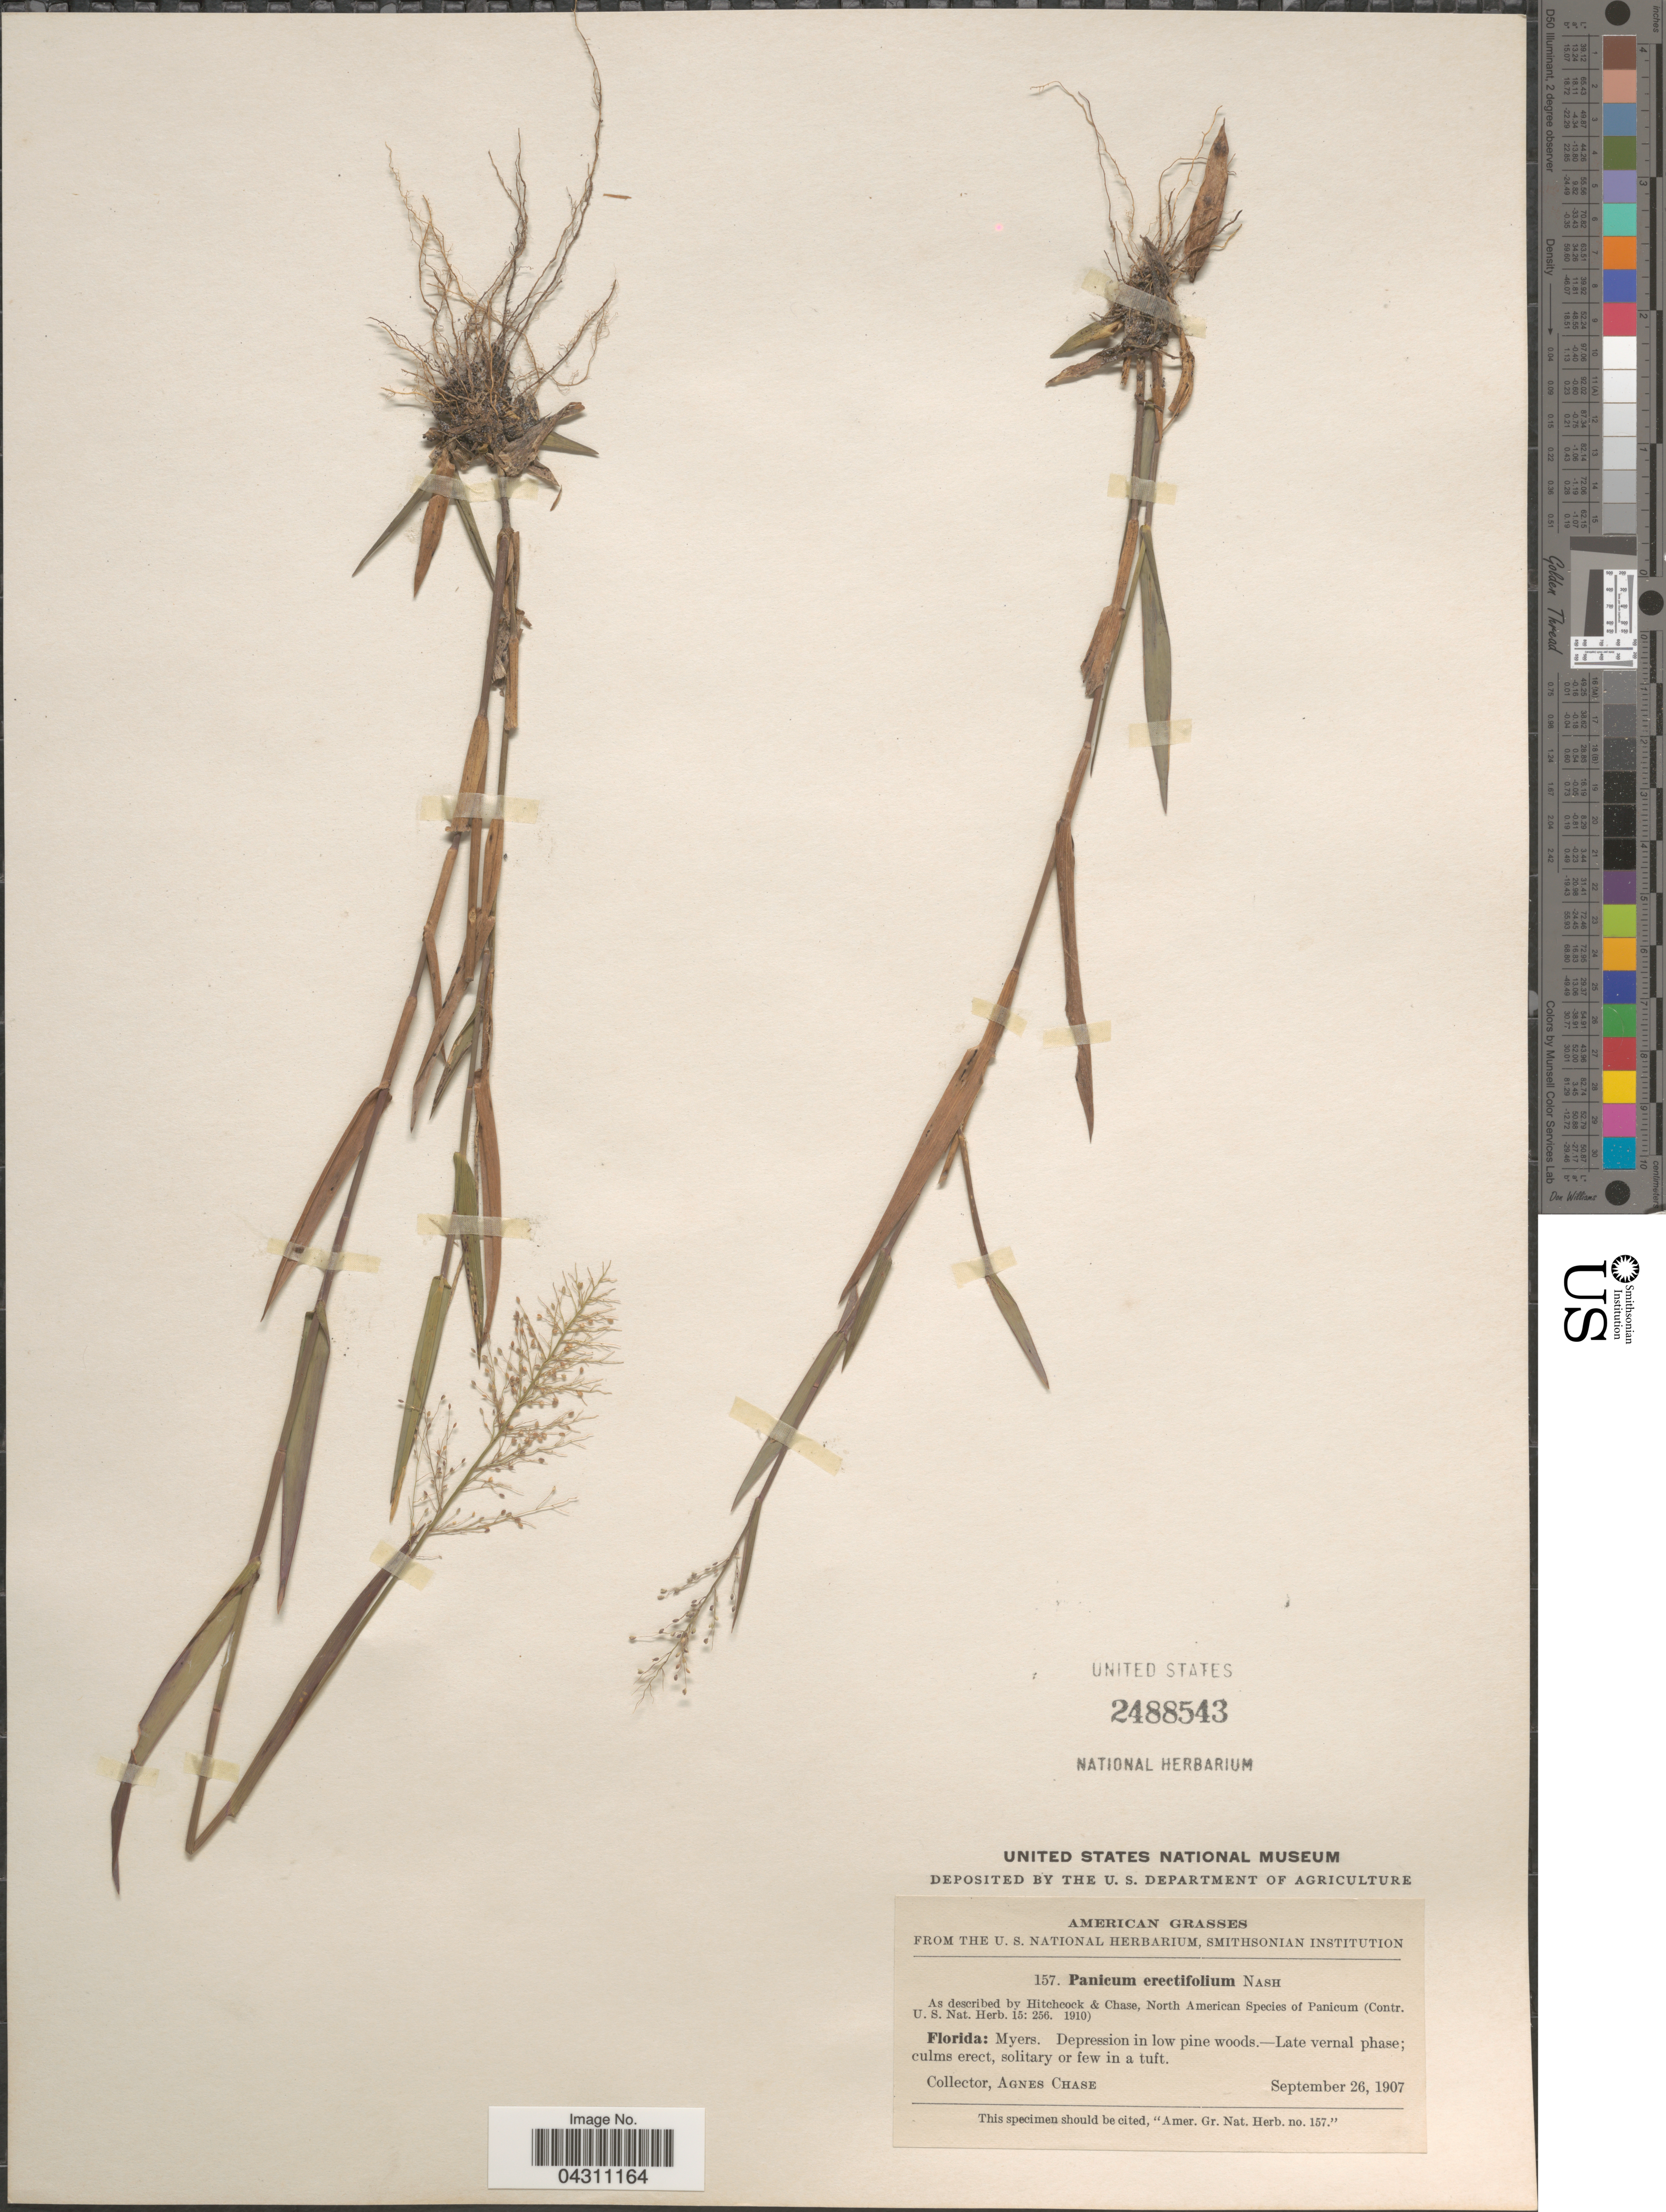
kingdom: Plantae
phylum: Tracheophyta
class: Liliopsida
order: Poales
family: Poaceae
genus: Dichanthelium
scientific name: Dichanthelium sphaerocarpon var. floridanum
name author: (Vasey) Davidse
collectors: A. Chase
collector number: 157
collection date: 1907-09-26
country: United States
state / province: Florida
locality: Myers. Depression in low pine woods.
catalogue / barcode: US 2488543